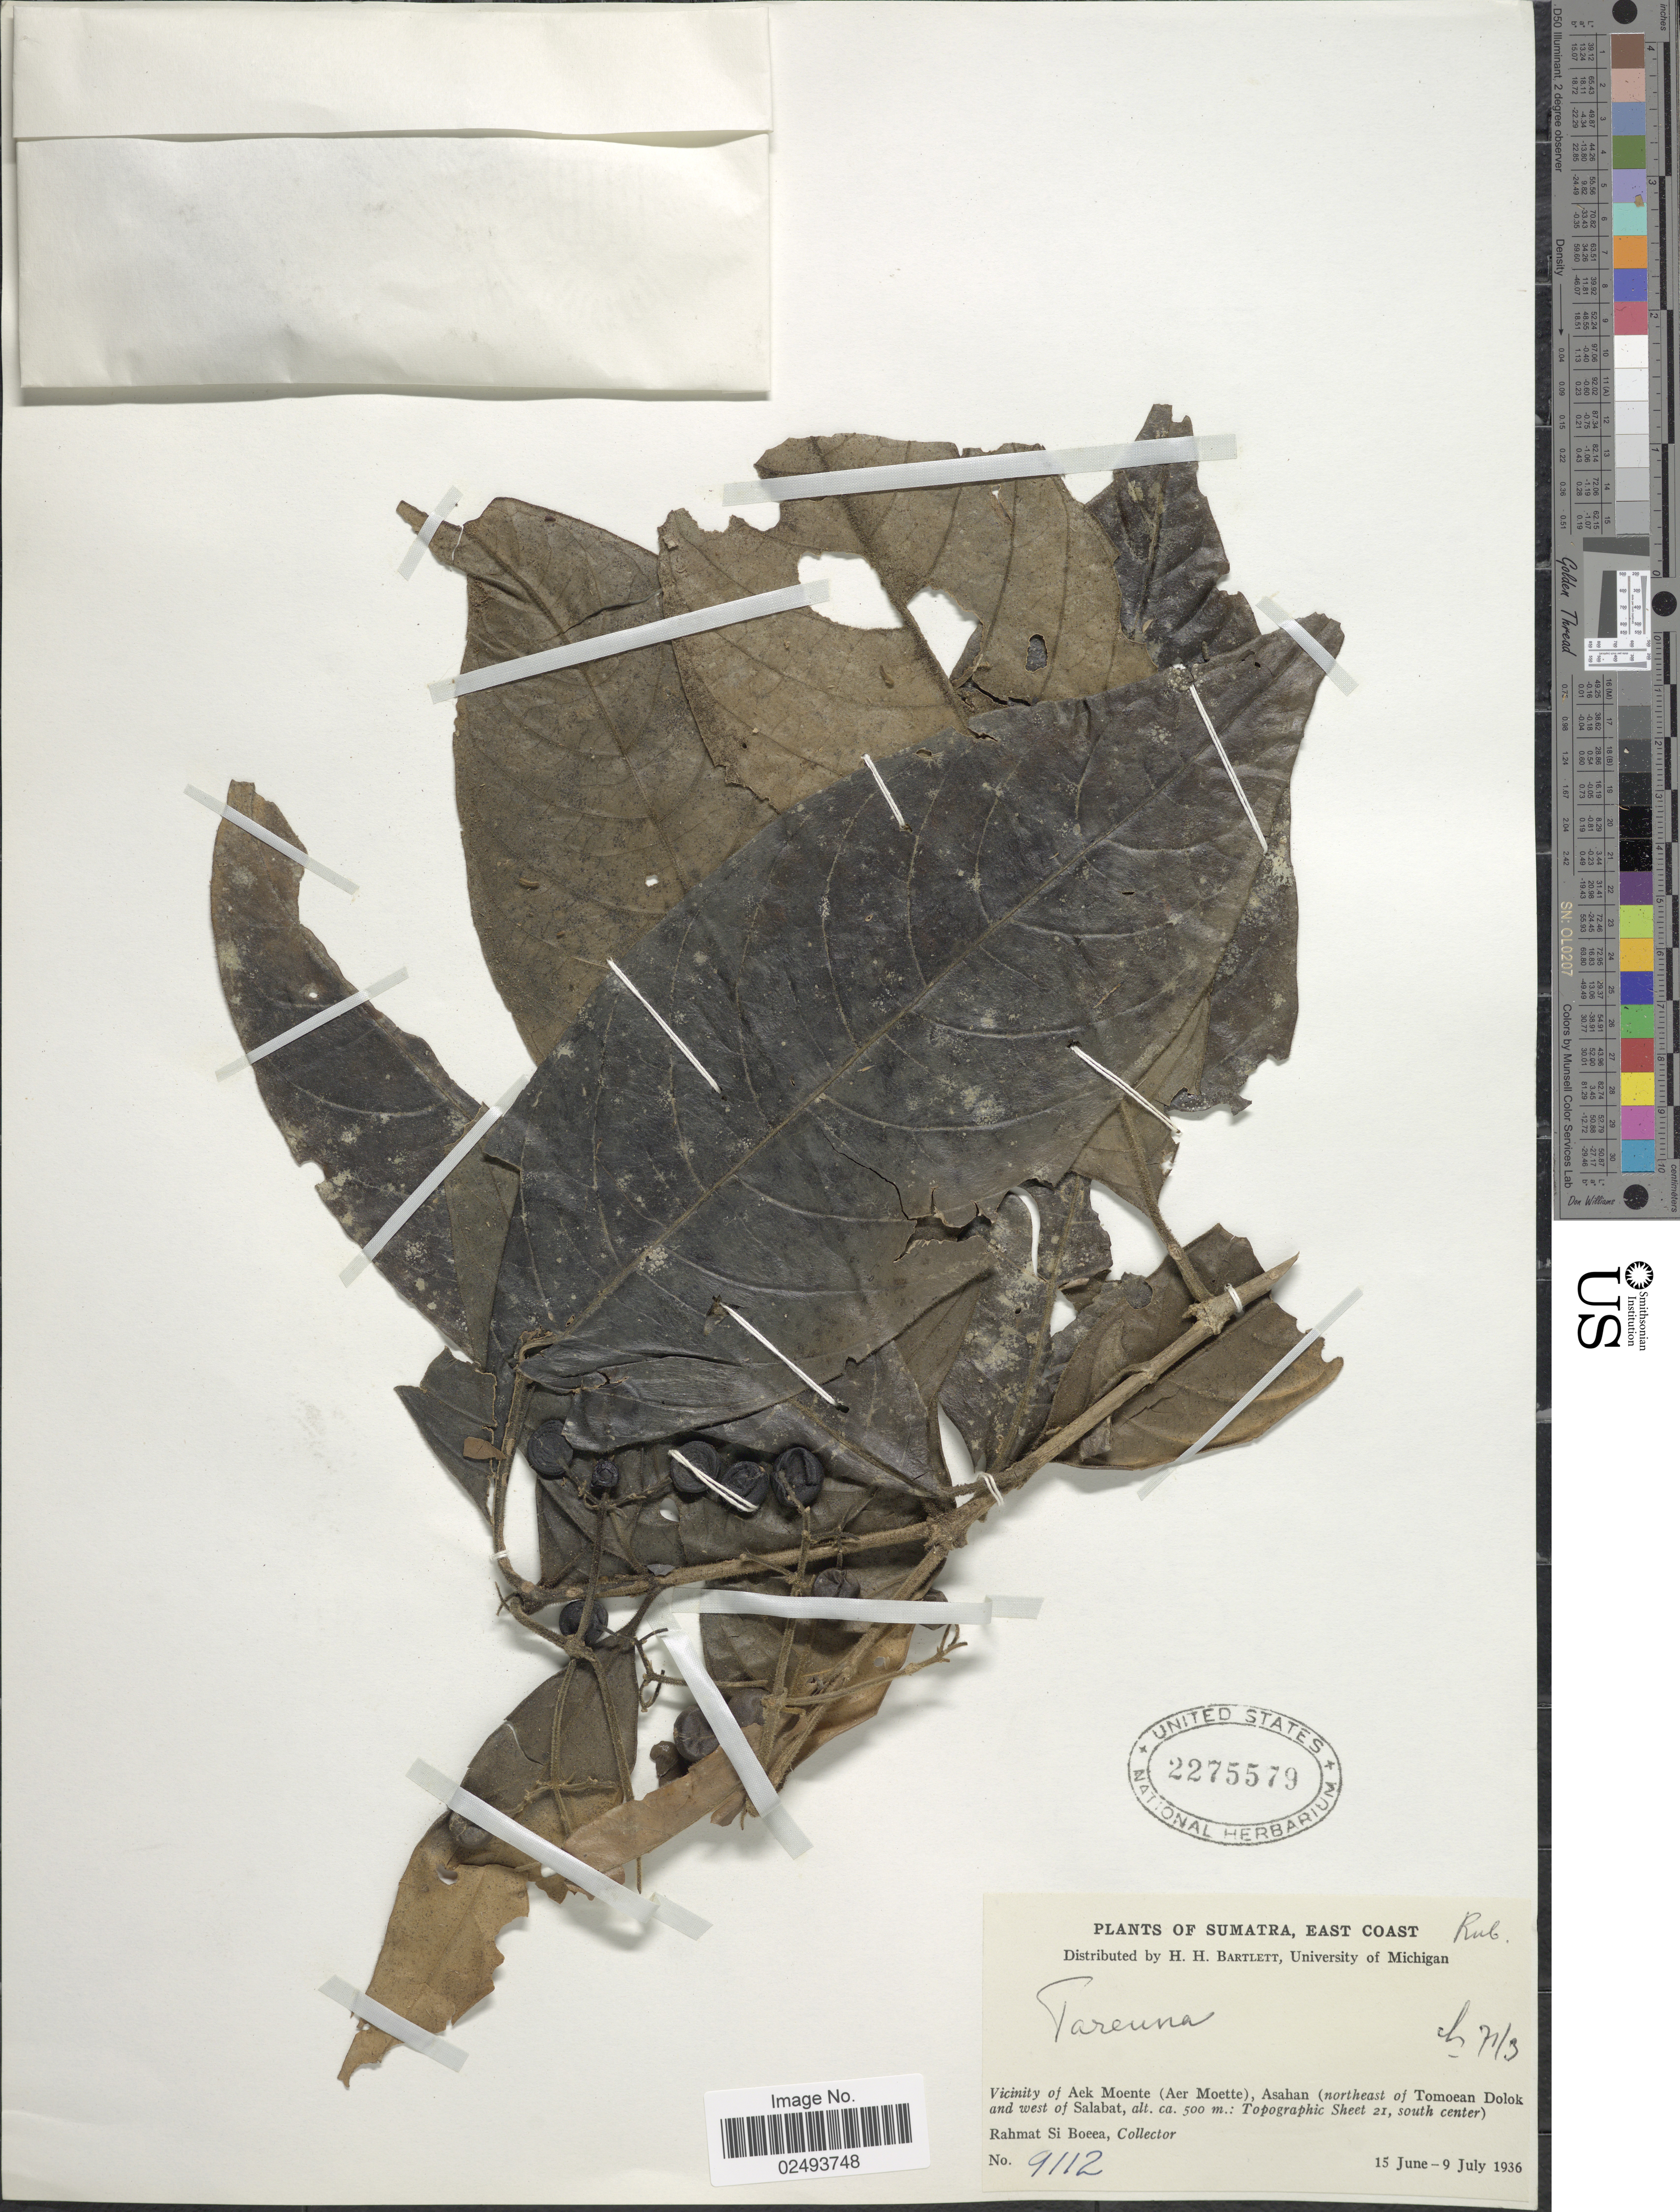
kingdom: Plantae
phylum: Tracheophyta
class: Magnoliopsida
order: Gentianales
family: Rubiaceae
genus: Tarenna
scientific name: Tarenna sp.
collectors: Rahmat Si Boeea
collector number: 9112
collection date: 1936-06-15/1936-07-09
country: Indonesia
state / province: Sumatra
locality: Sumatra, East Coast, Vicinity of Aek Moente (Aer Moette) Asahan (northeast of Tomoean Dolok and west of Salabat: Topographic Sheet 21, south center)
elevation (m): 500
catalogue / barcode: US 2275579